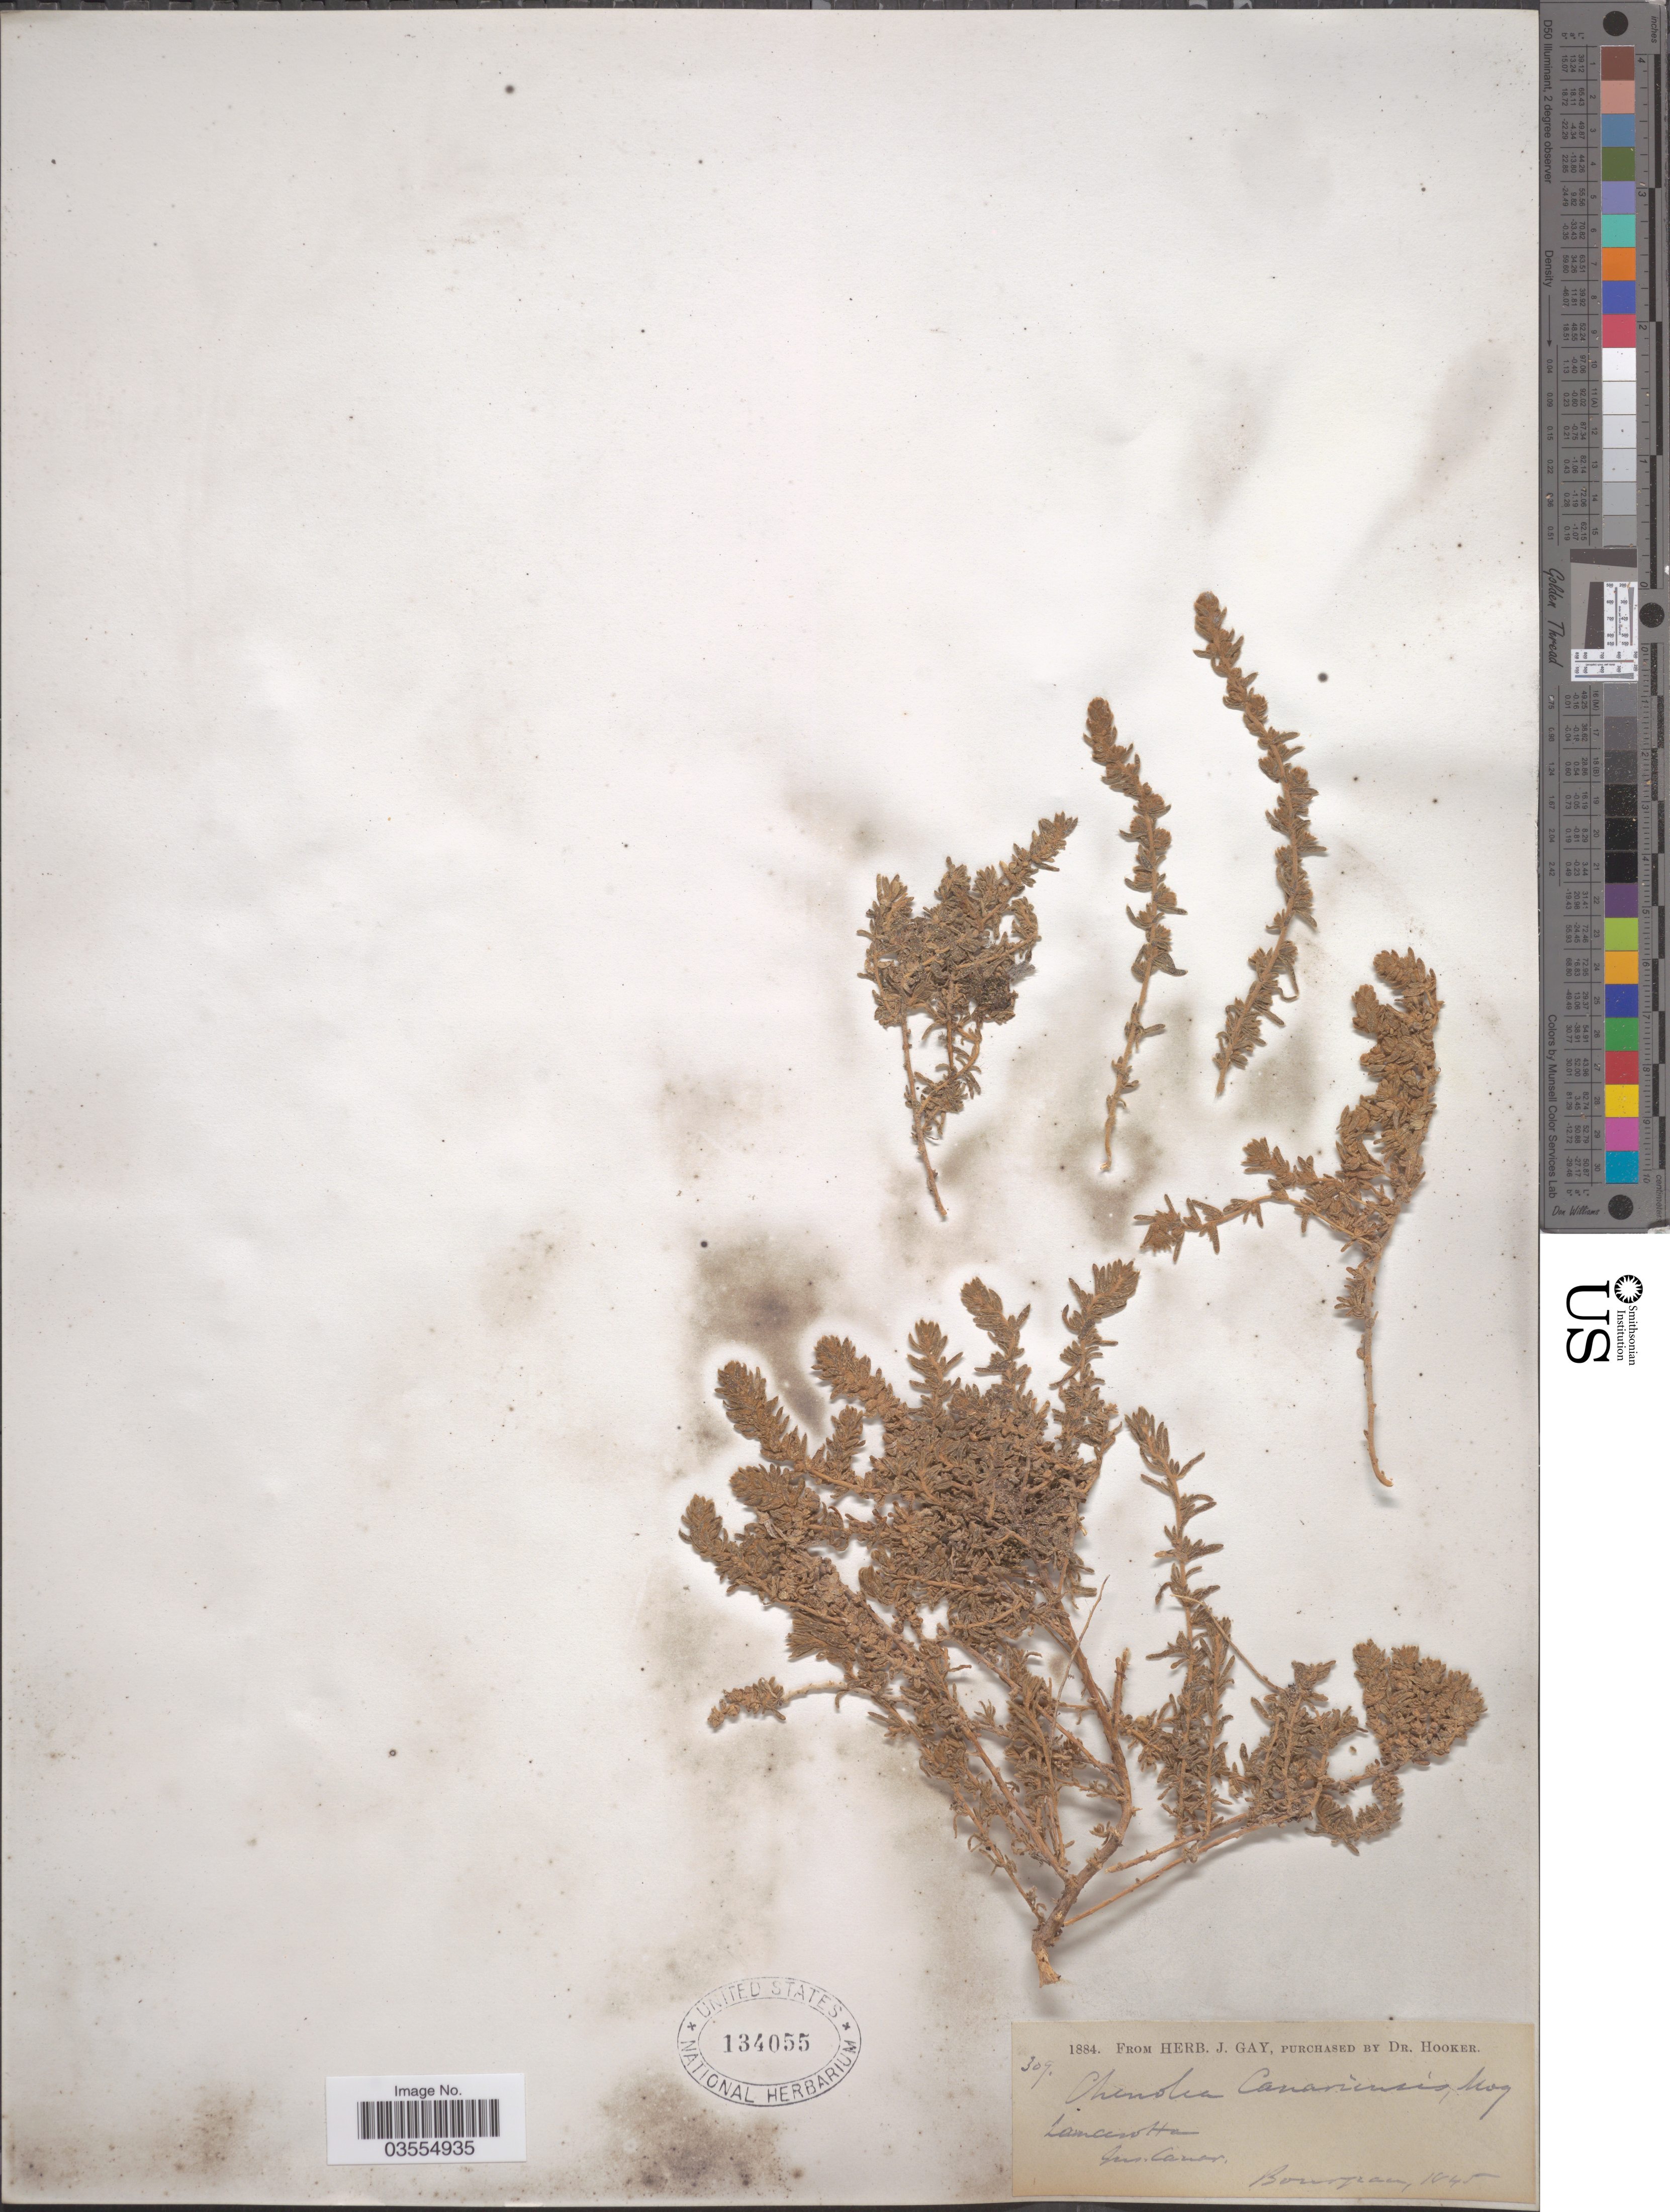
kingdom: Plantae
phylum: Tracheophyta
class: Magnoliopsida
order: Caryophyllales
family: Amaranthaceae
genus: Bassia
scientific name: Bassia sp.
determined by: Strong, Mark T., (BOT), Smithsonian Institution - National Museum of Natural History (UNITED STATES)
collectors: -. Bourgeau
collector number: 309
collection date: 1845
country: Spain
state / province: Canarias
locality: Lancerotta, Ins. Canar.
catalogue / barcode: US 134055